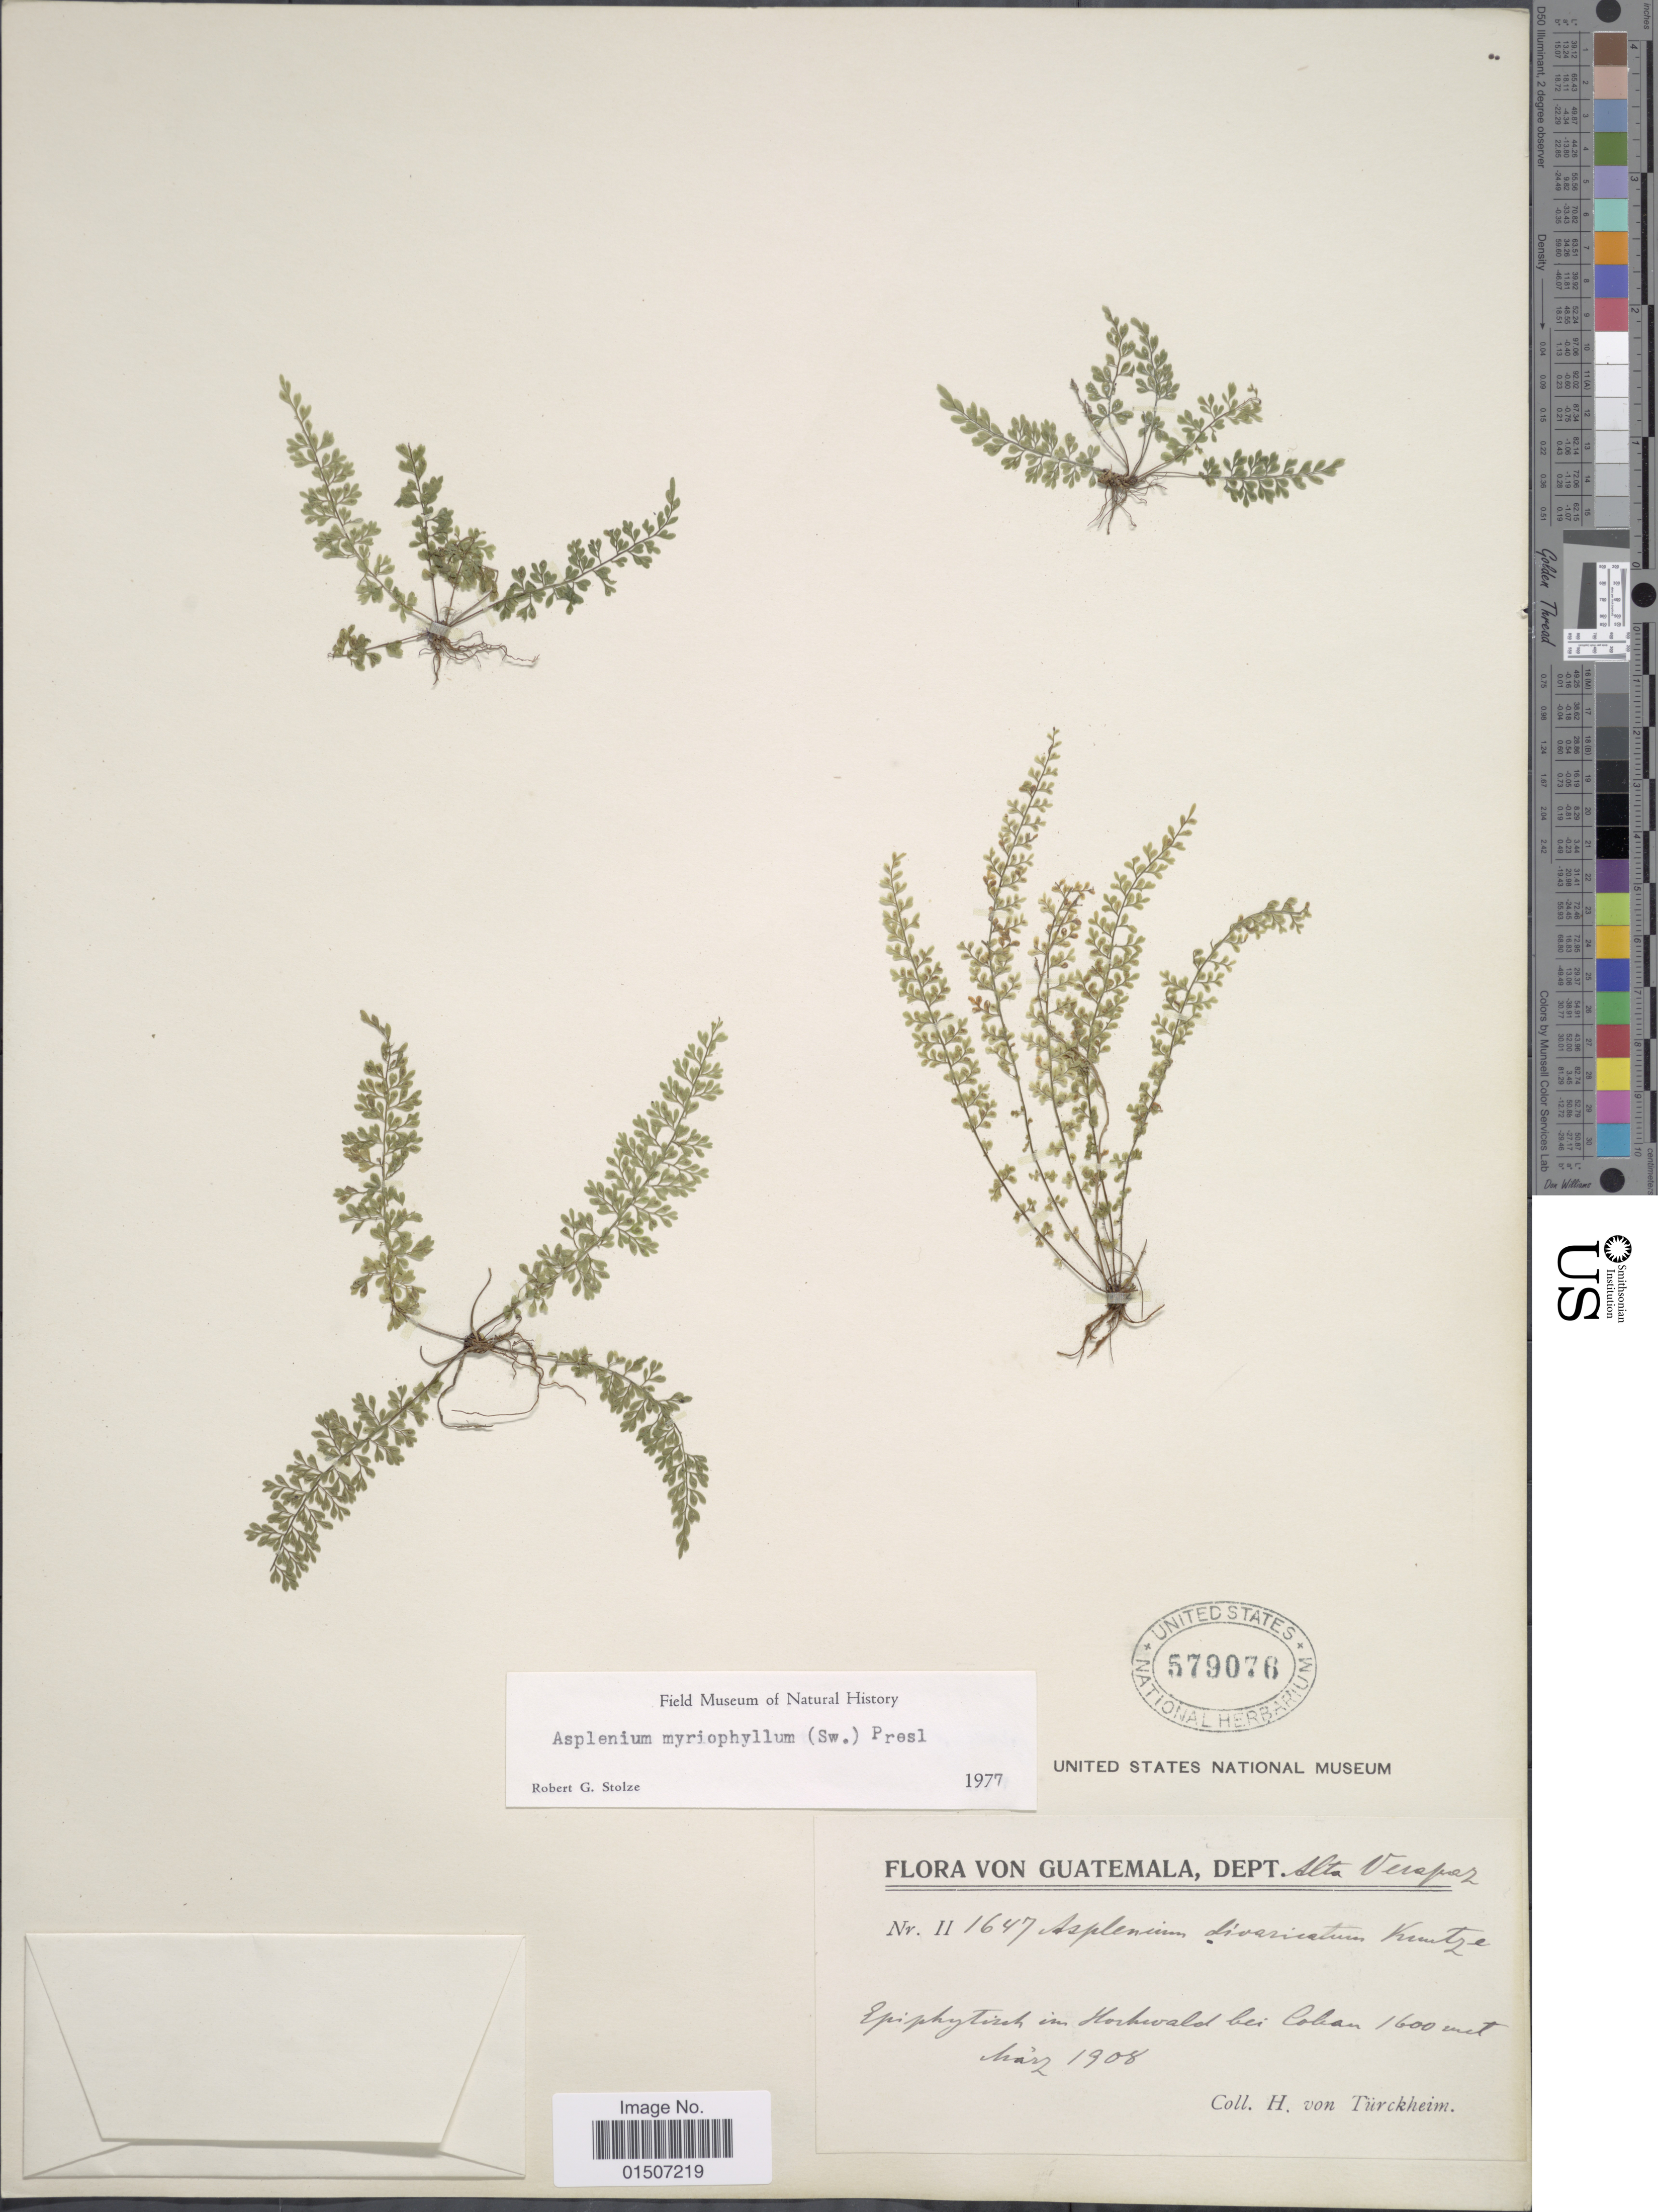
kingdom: Plantae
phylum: Tracheophyta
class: Polypodiopsida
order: Polypodiales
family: Aspleniaceae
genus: Asplenium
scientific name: Asplenium myriophyllum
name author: (Sw.) C. Presl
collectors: H. von Türckheim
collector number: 1647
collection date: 1908-03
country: Guatemala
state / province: Alta Verapaz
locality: Dept. Alta Verapaz, Epiphytisch in Hochwald bei Coban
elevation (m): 1600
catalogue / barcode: US 579076